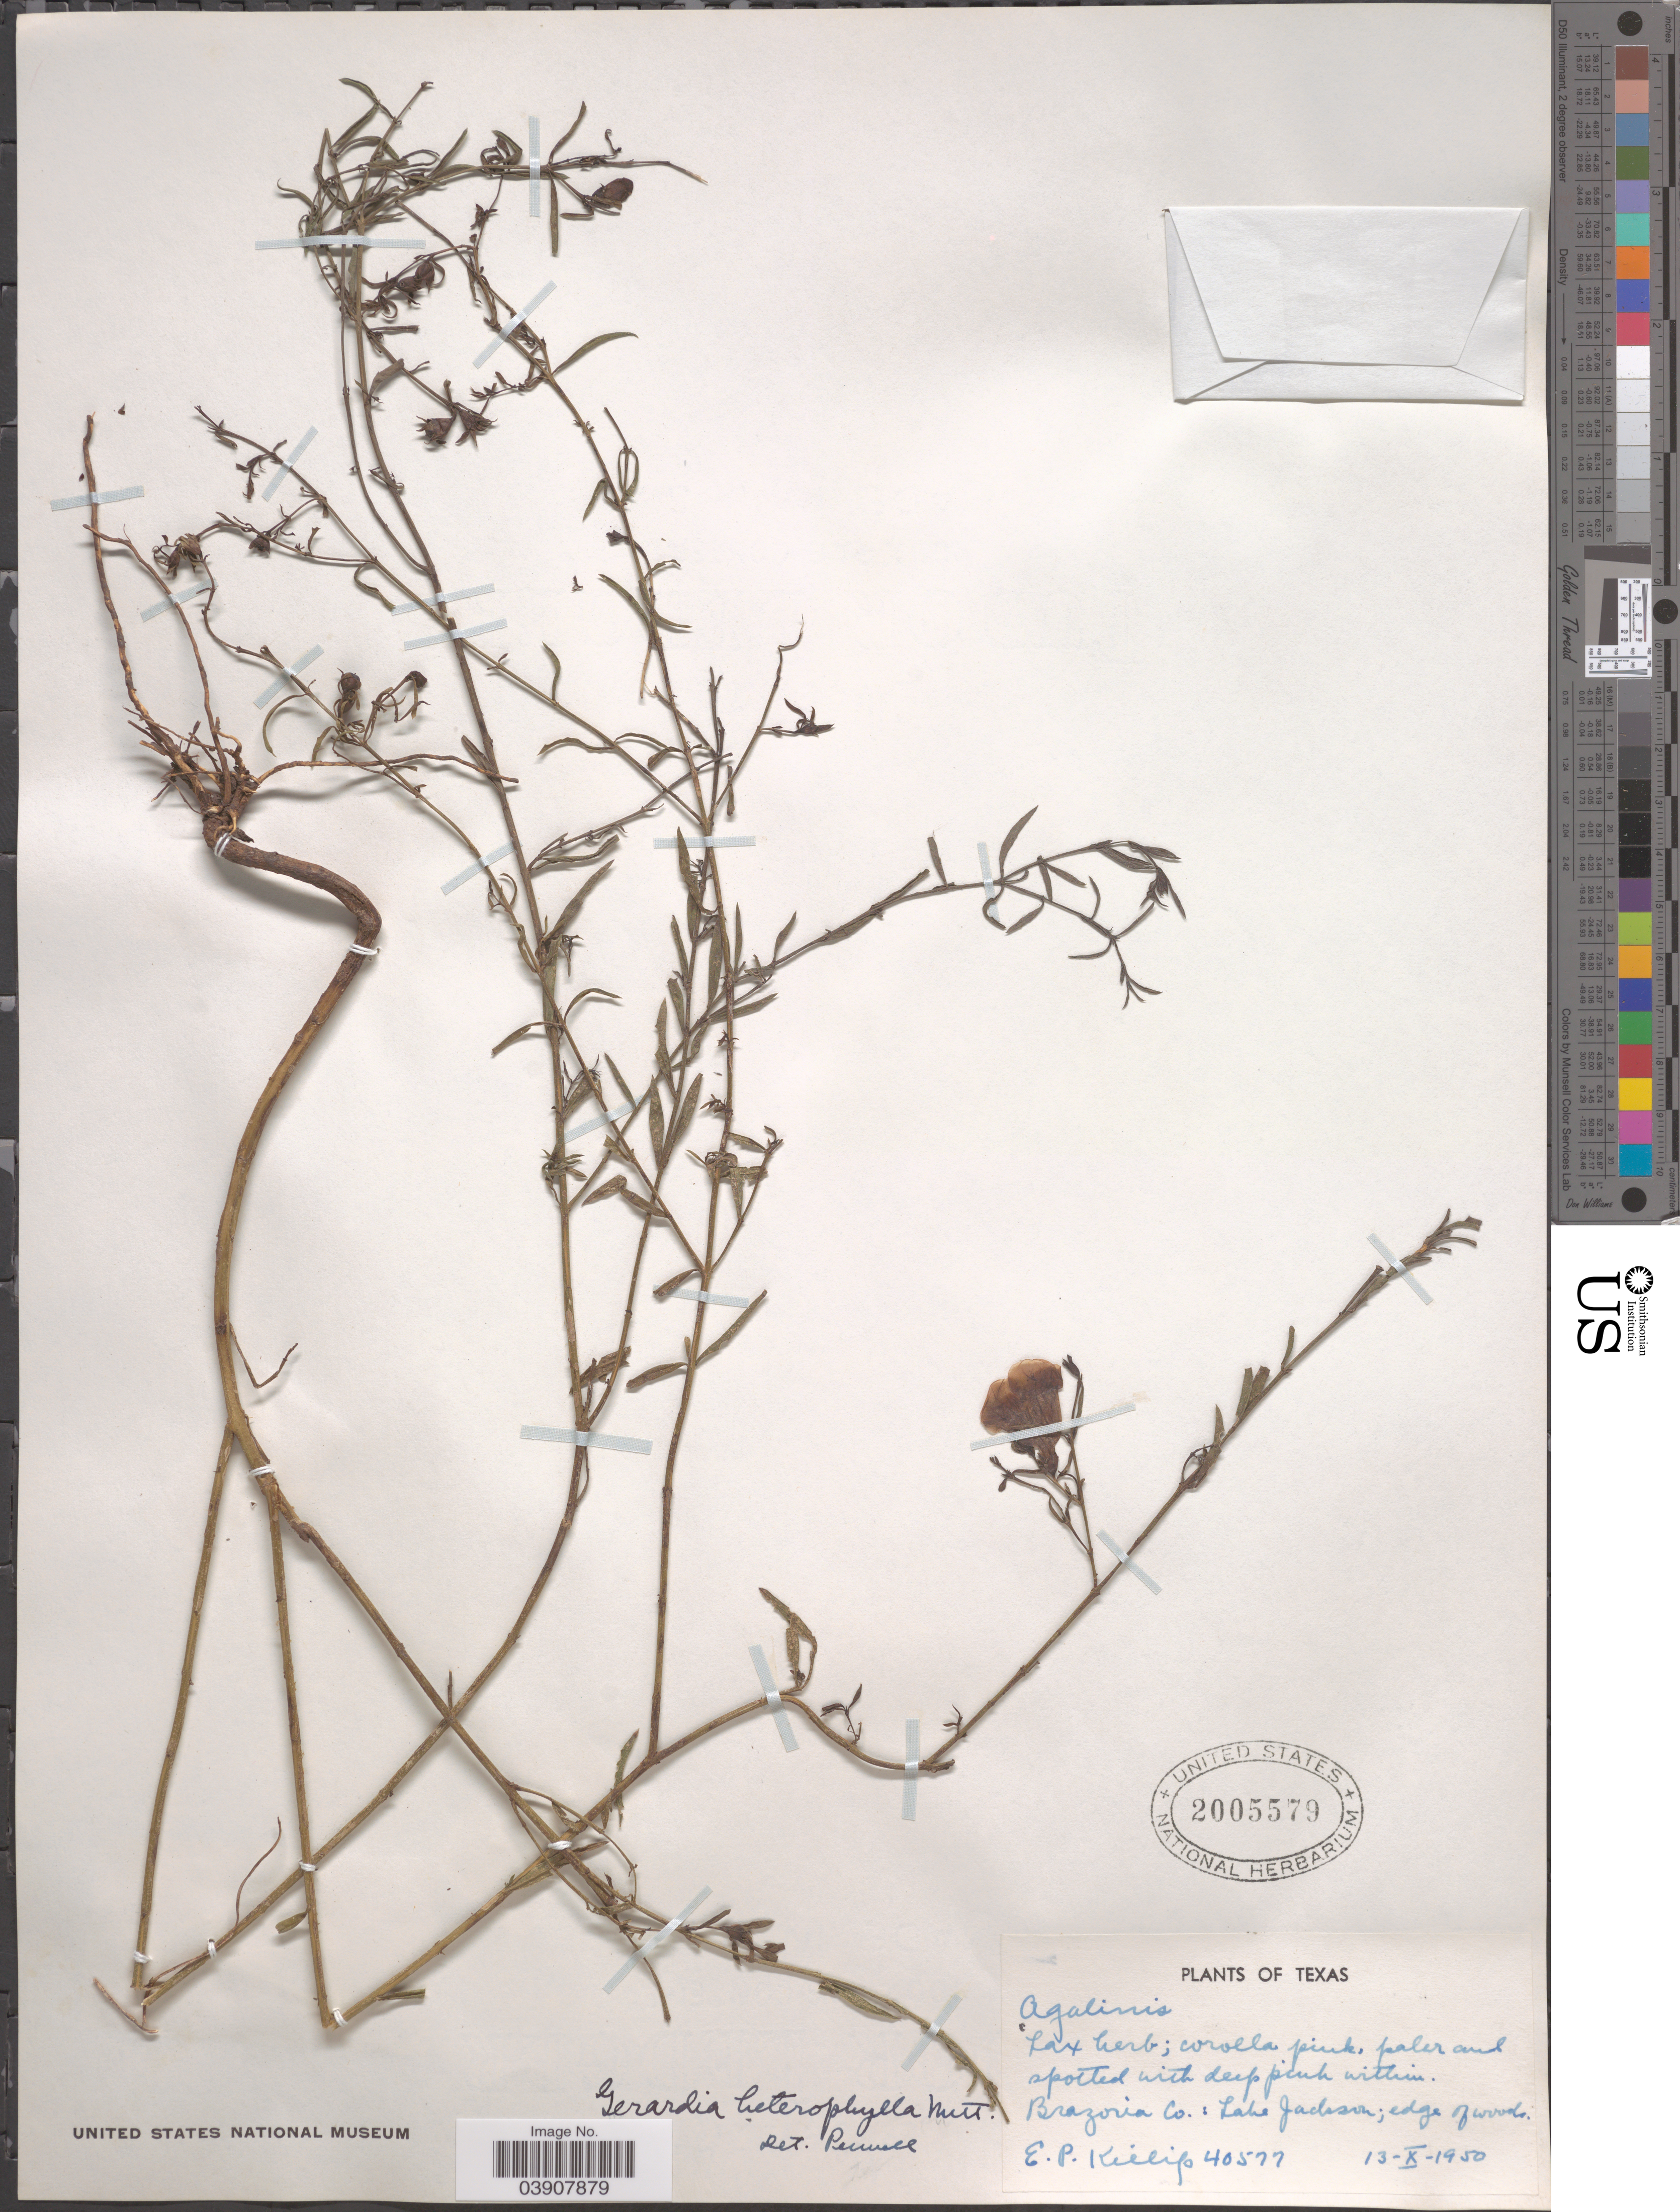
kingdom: Plantae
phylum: Tracheophyta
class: Magnoliopsida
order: Lamiales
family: Orobanchaceae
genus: Agalinis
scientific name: Agalinis heterophylla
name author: (Nutt.) Small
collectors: E. P. Killip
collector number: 40577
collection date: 1950-10-13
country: United States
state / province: Texas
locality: Brazoria Co.: Lake Jackson; edge of woods.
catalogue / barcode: US 2005579